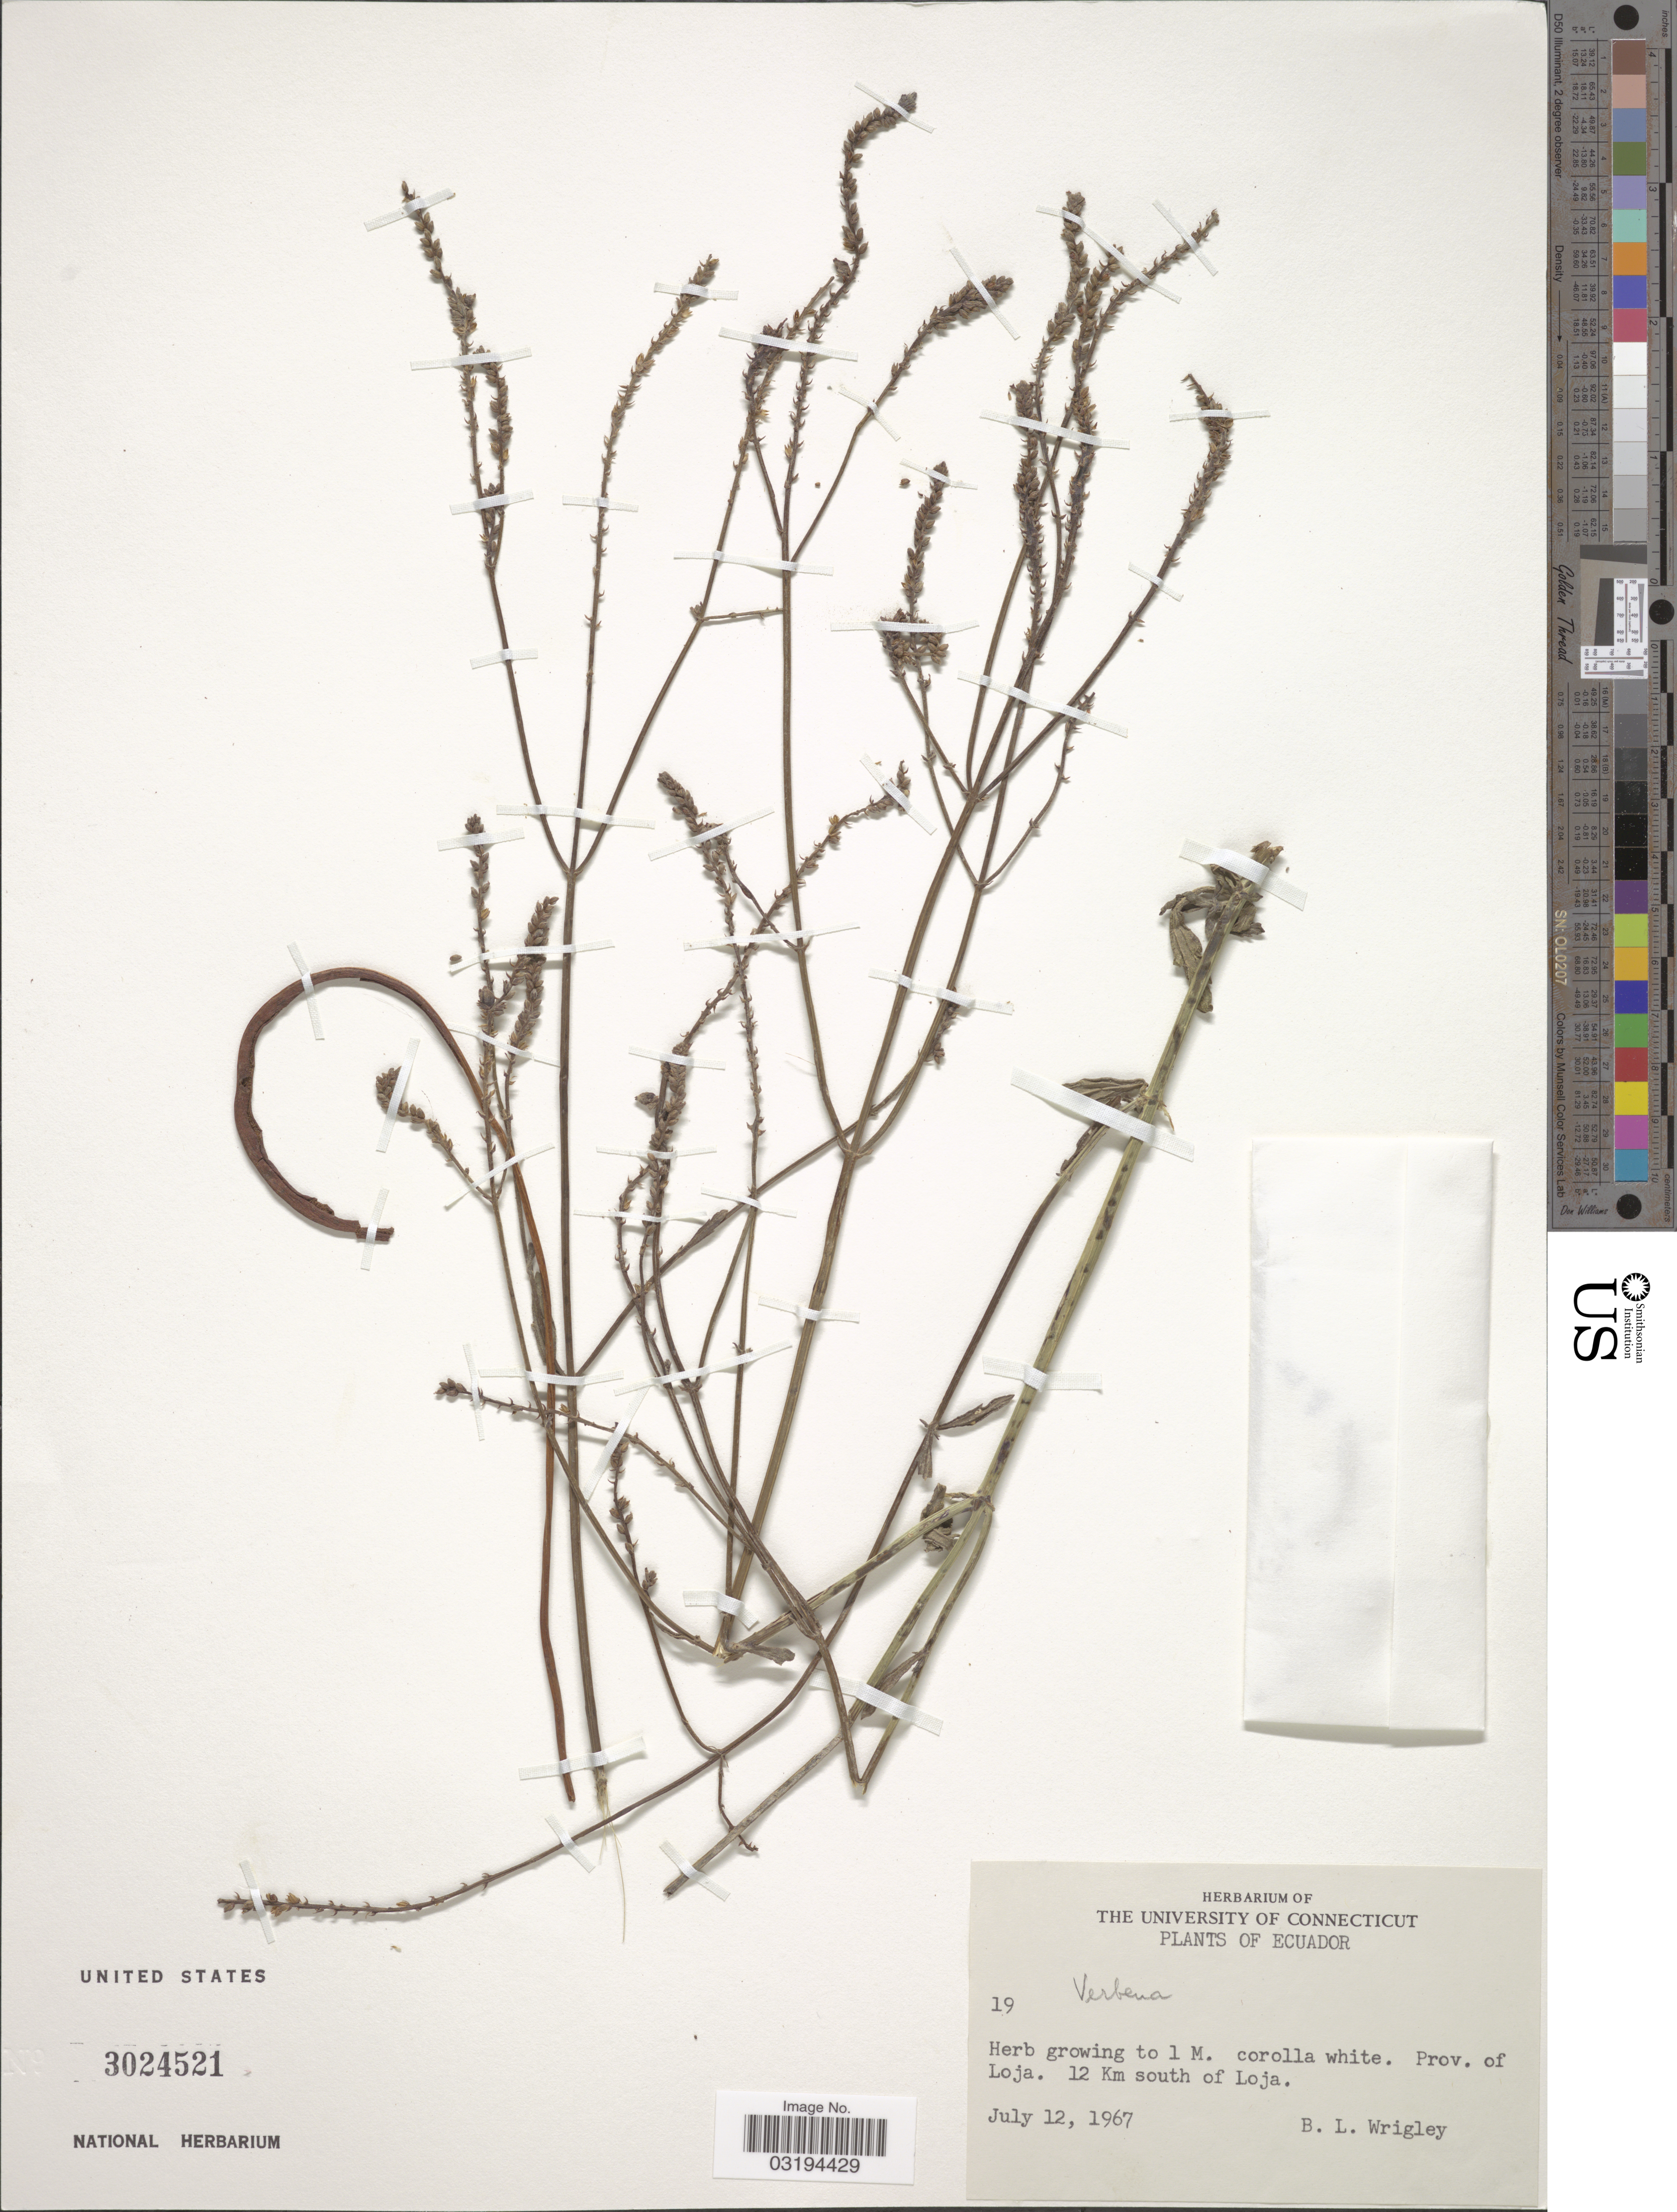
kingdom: Plantae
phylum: Tracheophyta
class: Magnoliopsida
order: Lamiales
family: Verbenaceae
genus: Verbena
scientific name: Verbena sp.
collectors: B. L. Wrigley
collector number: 19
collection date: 1967-07-12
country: Ecuador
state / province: Loja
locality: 12 Km. south of Loja.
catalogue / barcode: US 3024521